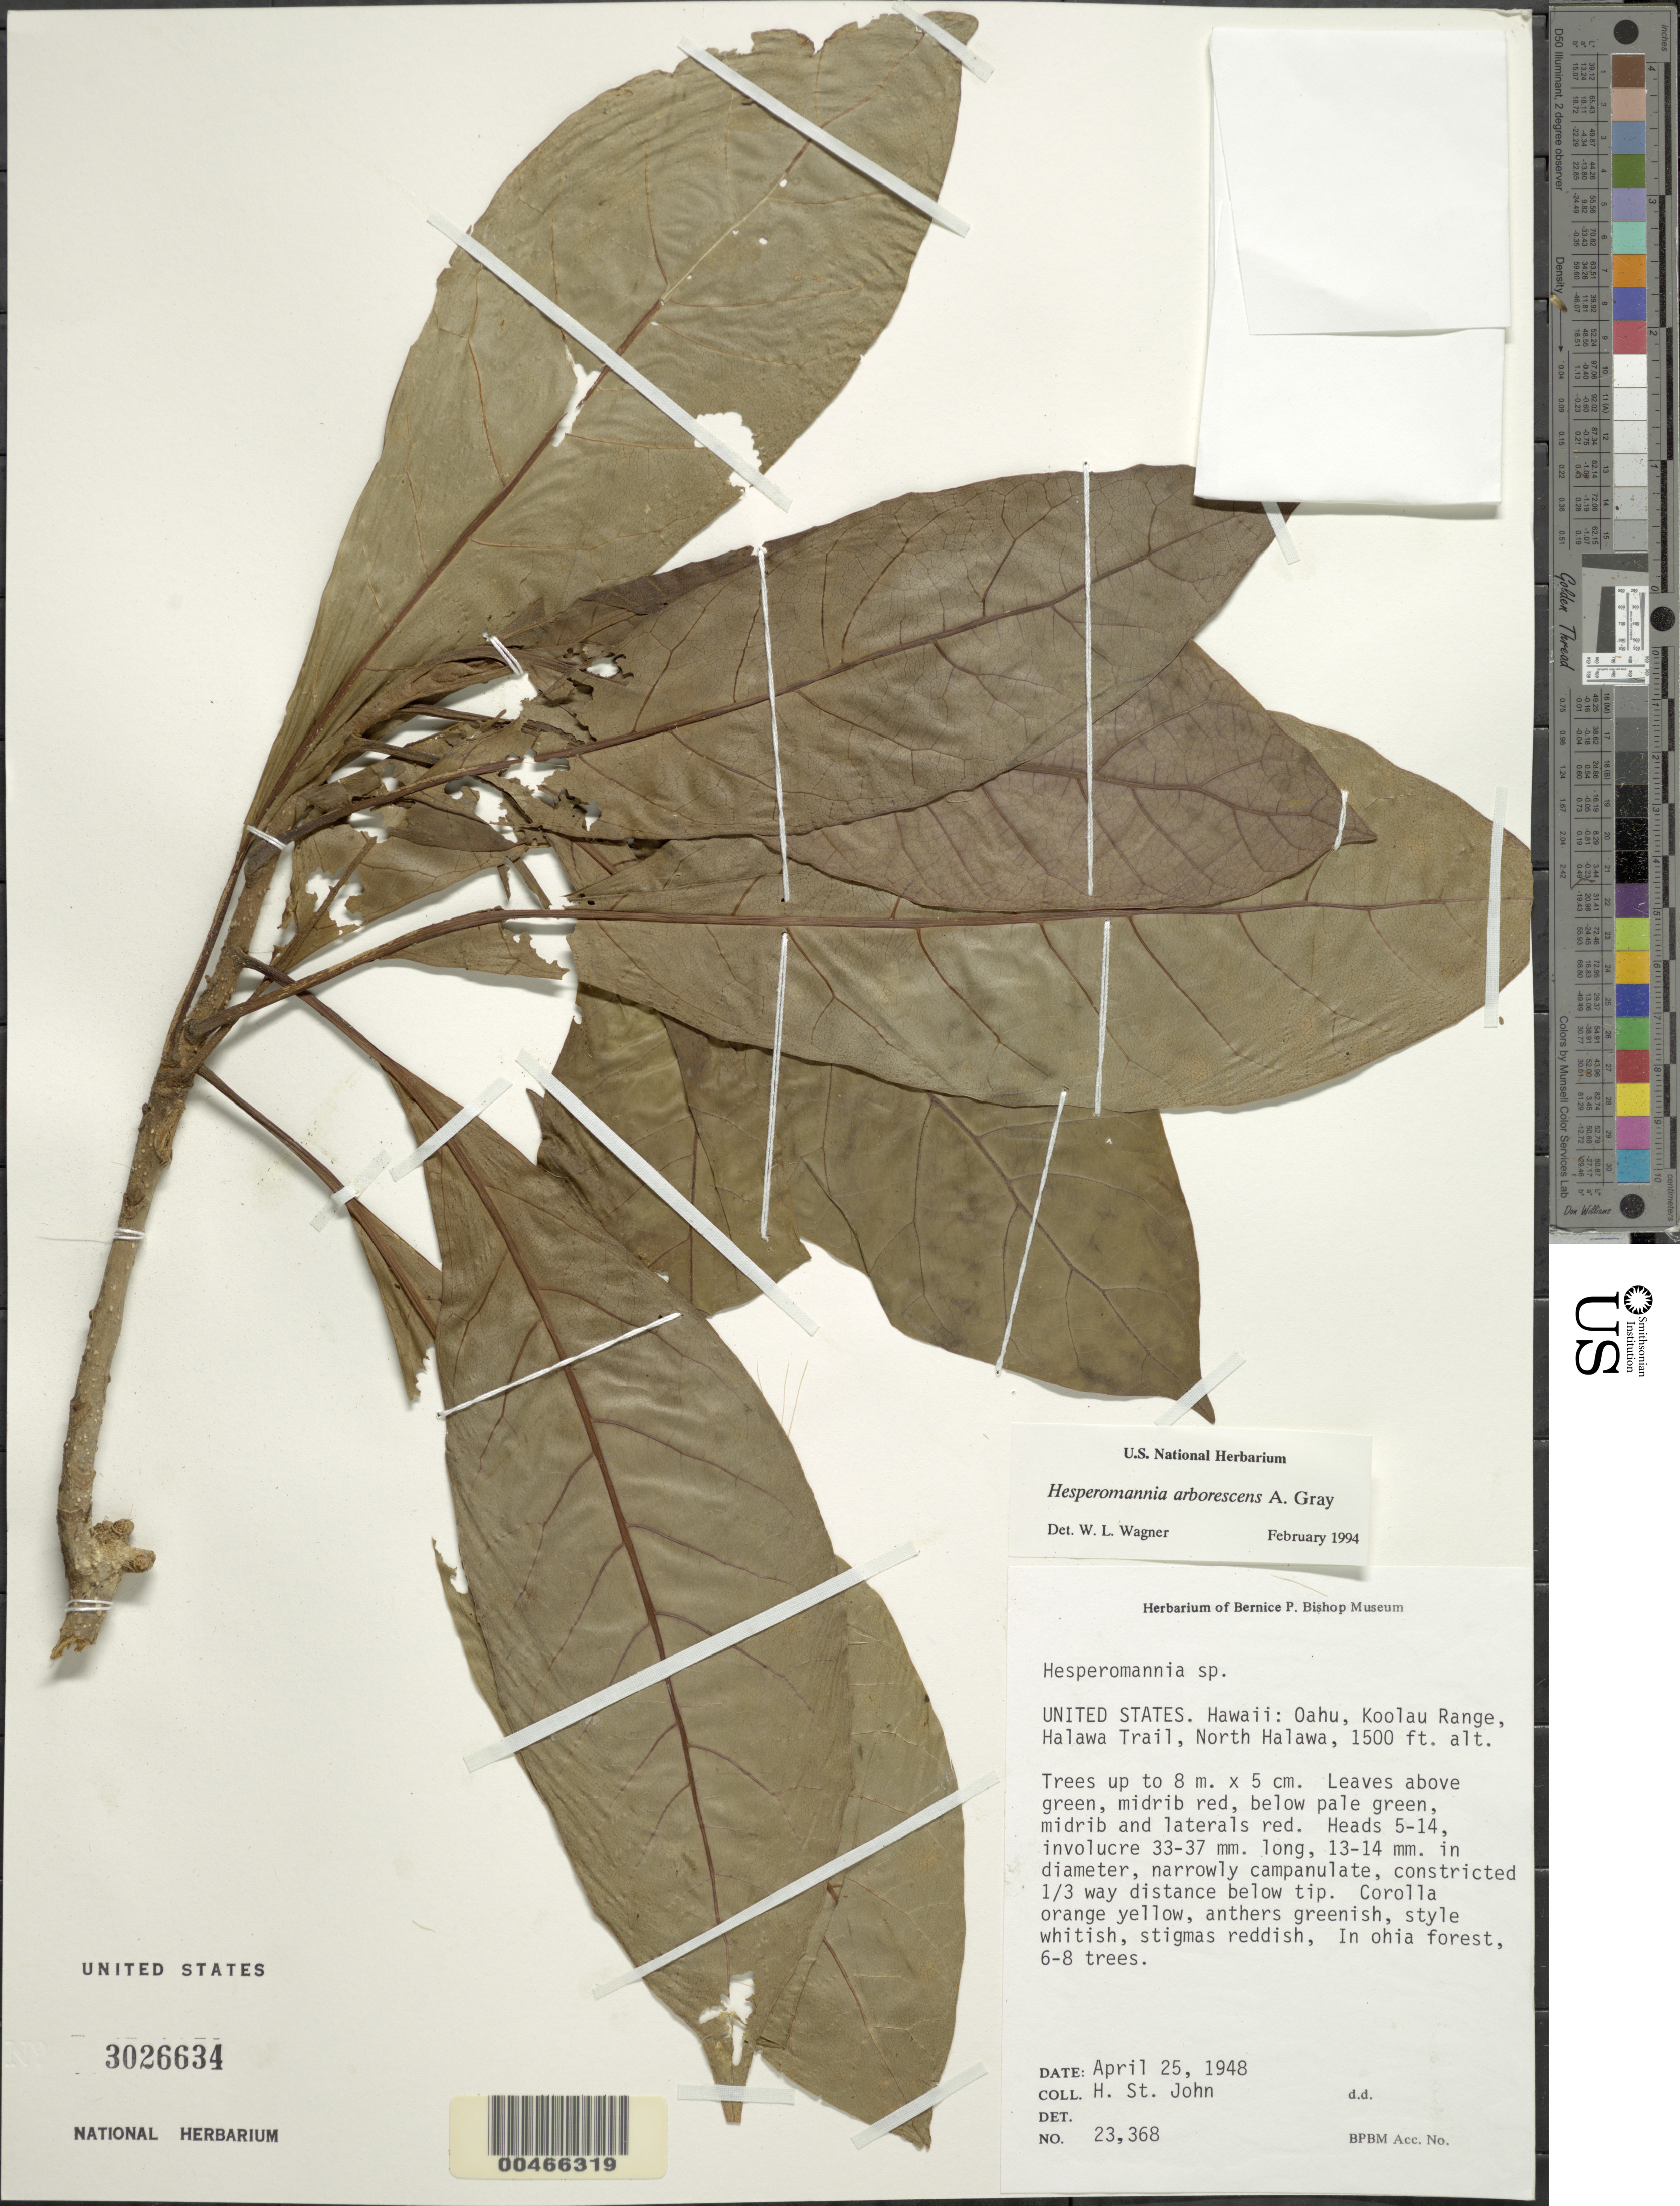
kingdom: Plantae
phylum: Tracheophyta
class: Magnoliopsida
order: Asterales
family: Asteraceae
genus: Hesperomannia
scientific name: Hesperomannia swezeyi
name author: O. Deg.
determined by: Wagner, W. L., (BOT), Smithsonian Institution - National Museum of Natural History (UNITED STATES)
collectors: H. St. John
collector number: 23368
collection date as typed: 25 Apr 1948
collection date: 1948-04-25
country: United States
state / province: Hawaii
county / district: Honolulu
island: Oahu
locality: Koolau Range, Halawa Trail, North Halawa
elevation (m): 457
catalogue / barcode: US 3026634